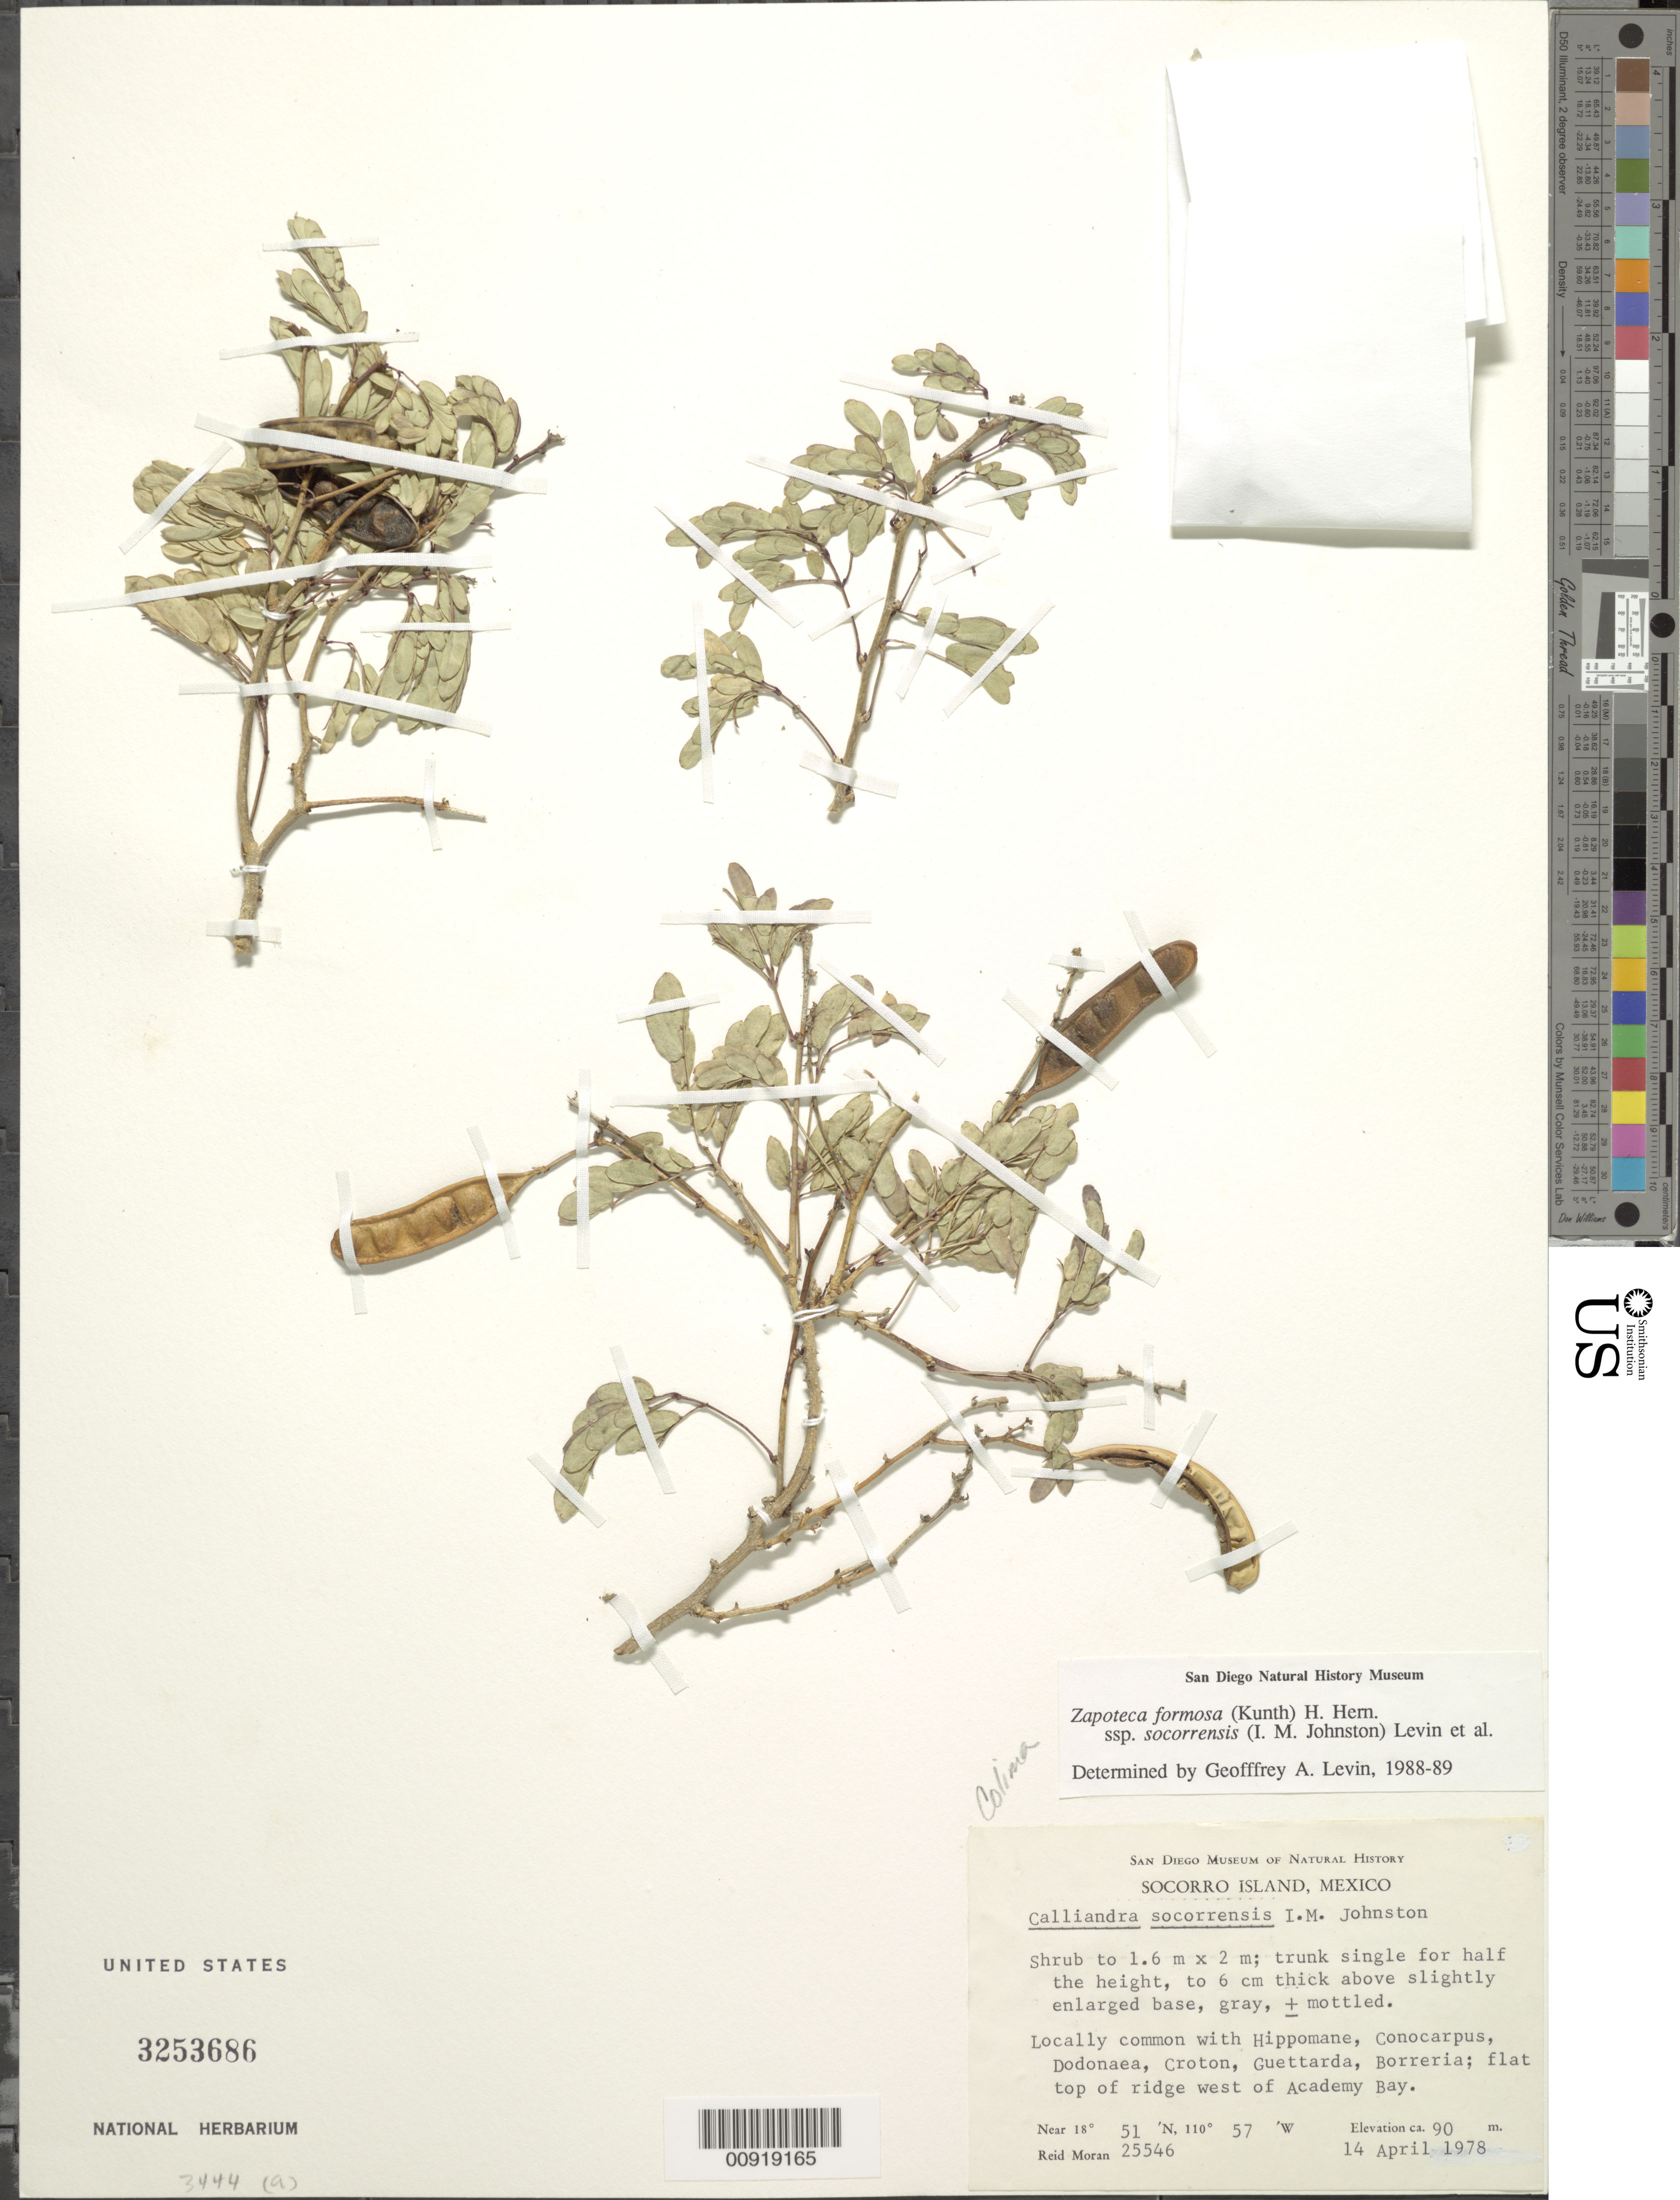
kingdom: Plantae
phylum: Tracheophyta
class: Magnoliopsida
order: Fabales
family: Fabaceae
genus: Zapoteca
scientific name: Zapoteca formosa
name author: (Kunth) H.M. Hern.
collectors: R. V. Moran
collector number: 25546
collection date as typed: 14 Apr 1978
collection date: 1978-04-14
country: Mexico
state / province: Colima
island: Socorro I.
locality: Socorro Island. Flat top of ridge west of Academy Bay.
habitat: With Hippomane, Conocarpus, Dodonaea, Croton, Guettarda, Borreria; flat top of ridge.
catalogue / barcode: US 3253686